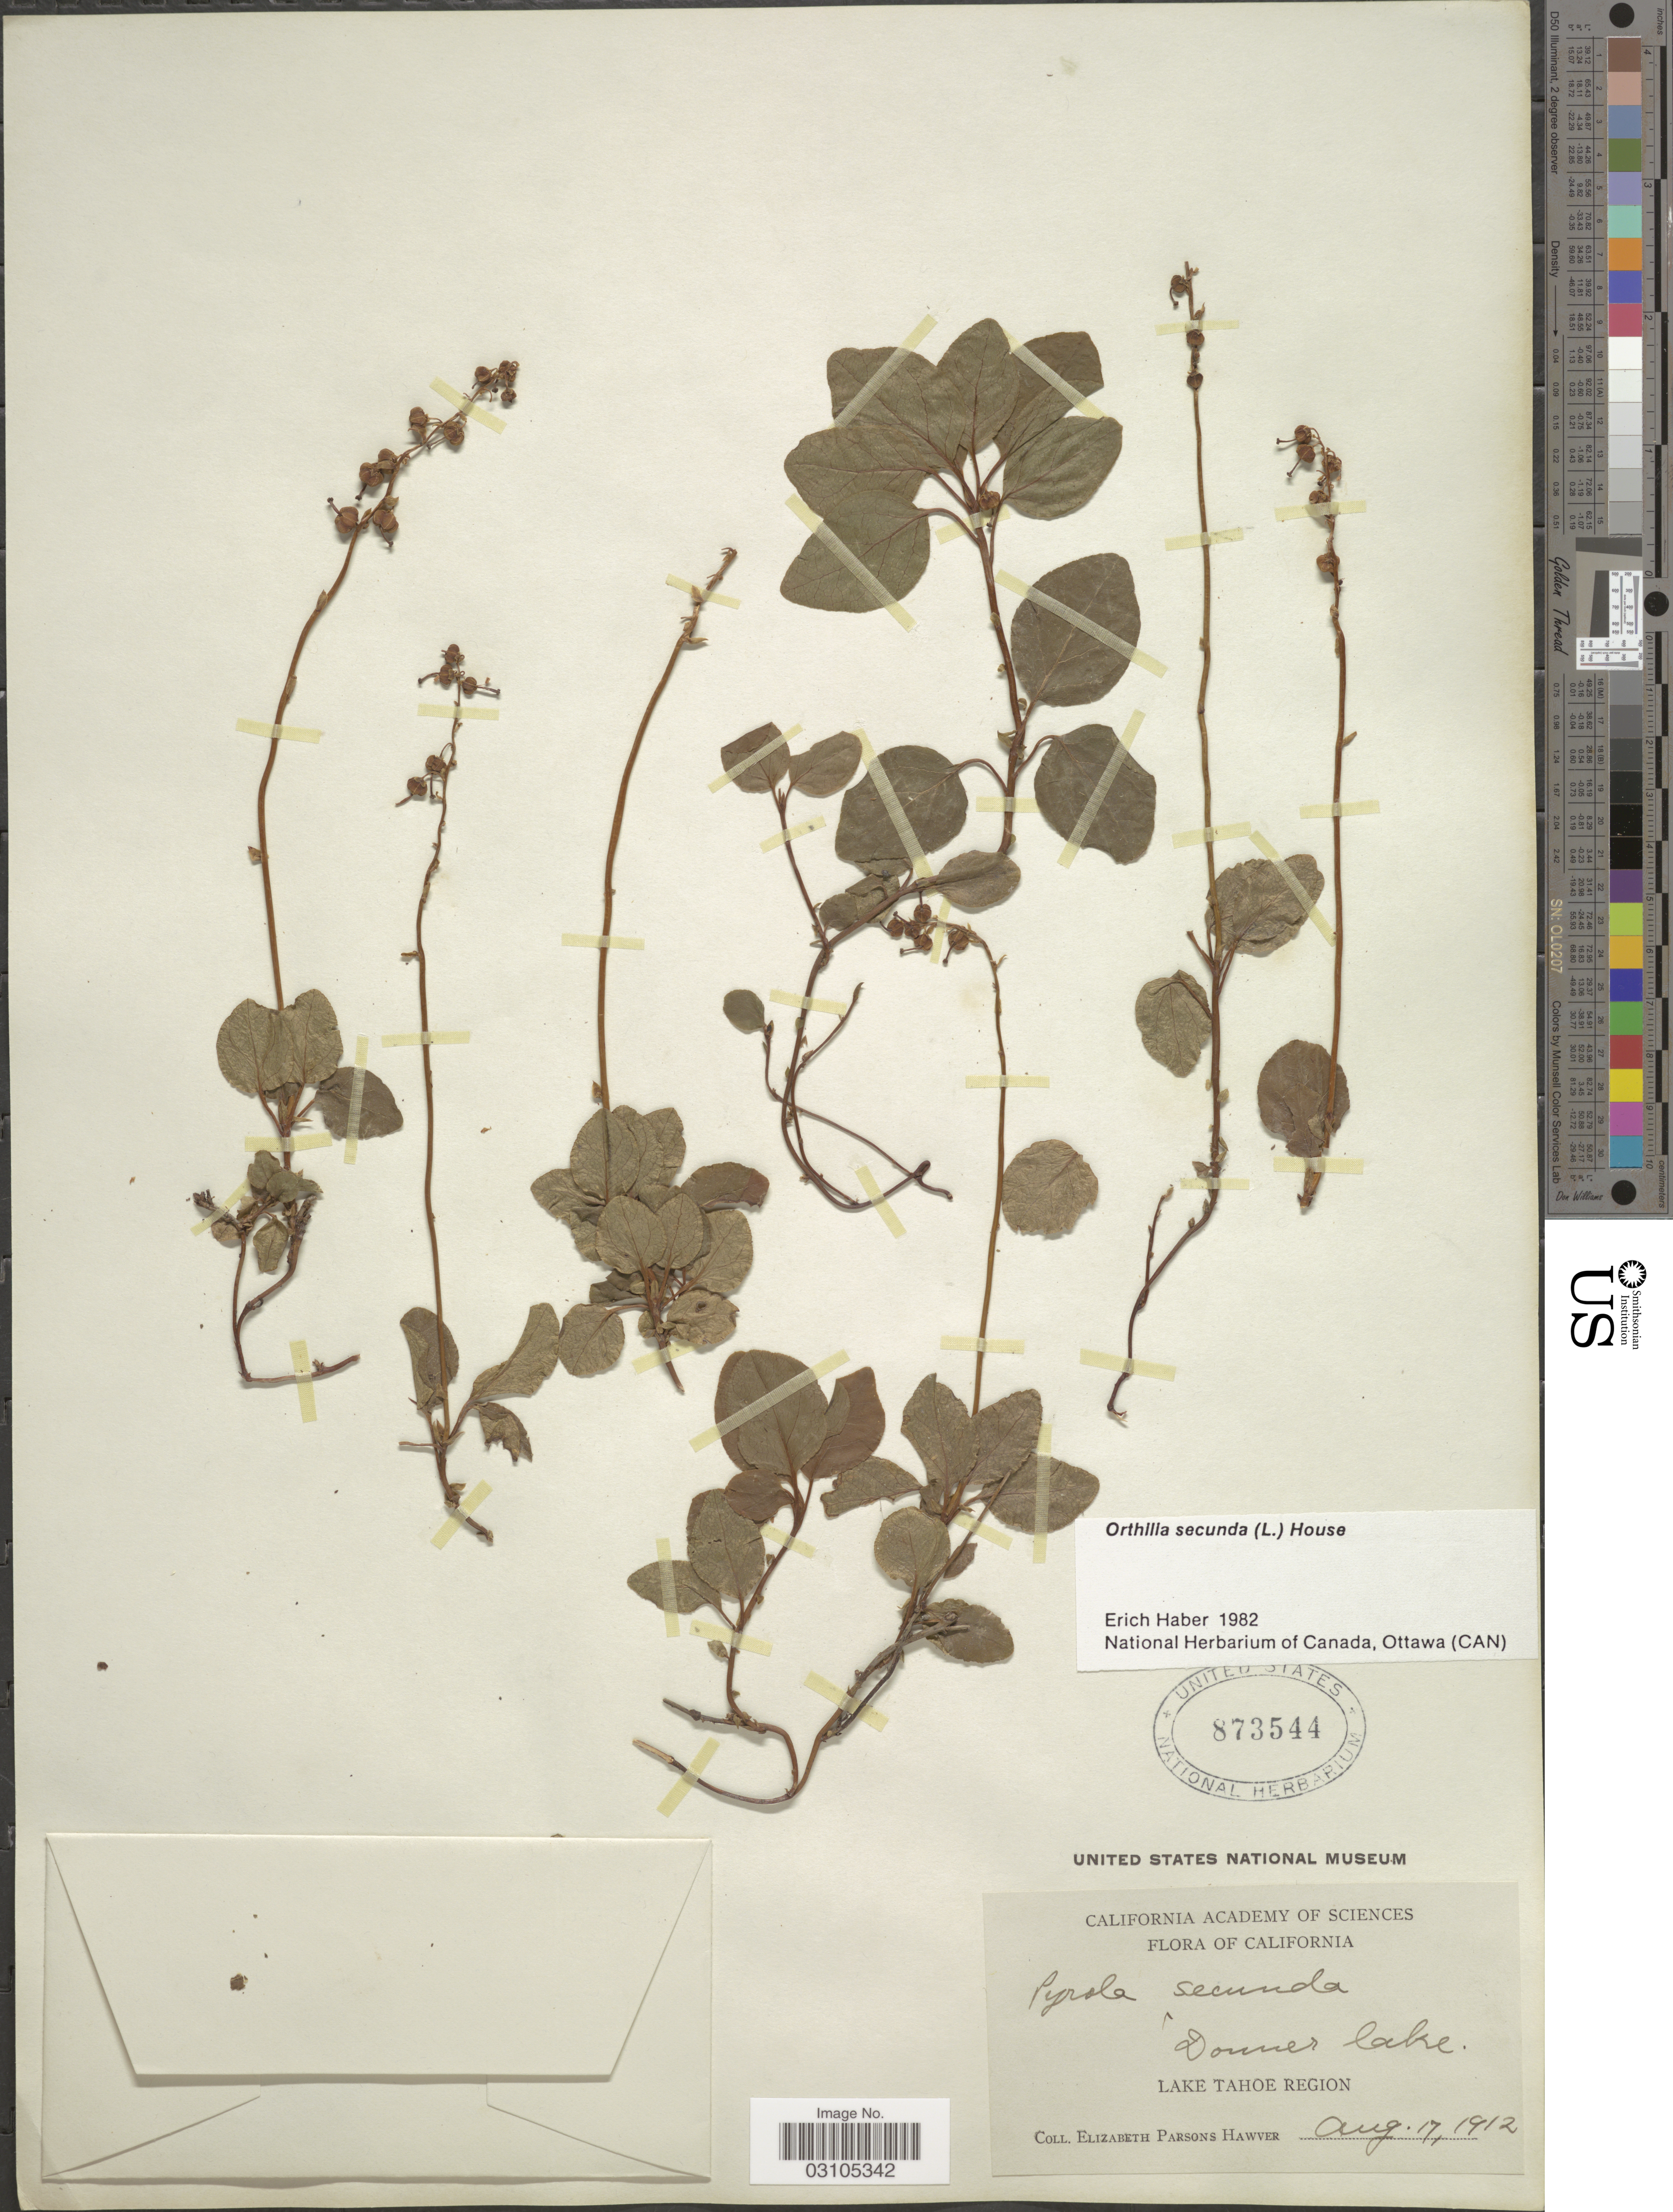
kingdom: Plantae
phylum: Tracheophyta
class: Magnoliopsida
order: Ericales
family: Ericaceae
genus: Orthilia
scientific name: Orthilia secunda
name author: (L.) House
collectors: E. Hawver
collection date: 1912-08-17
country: United States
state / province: California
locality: Donner lake. Lake Tahoe Region.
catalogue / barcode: US 873544